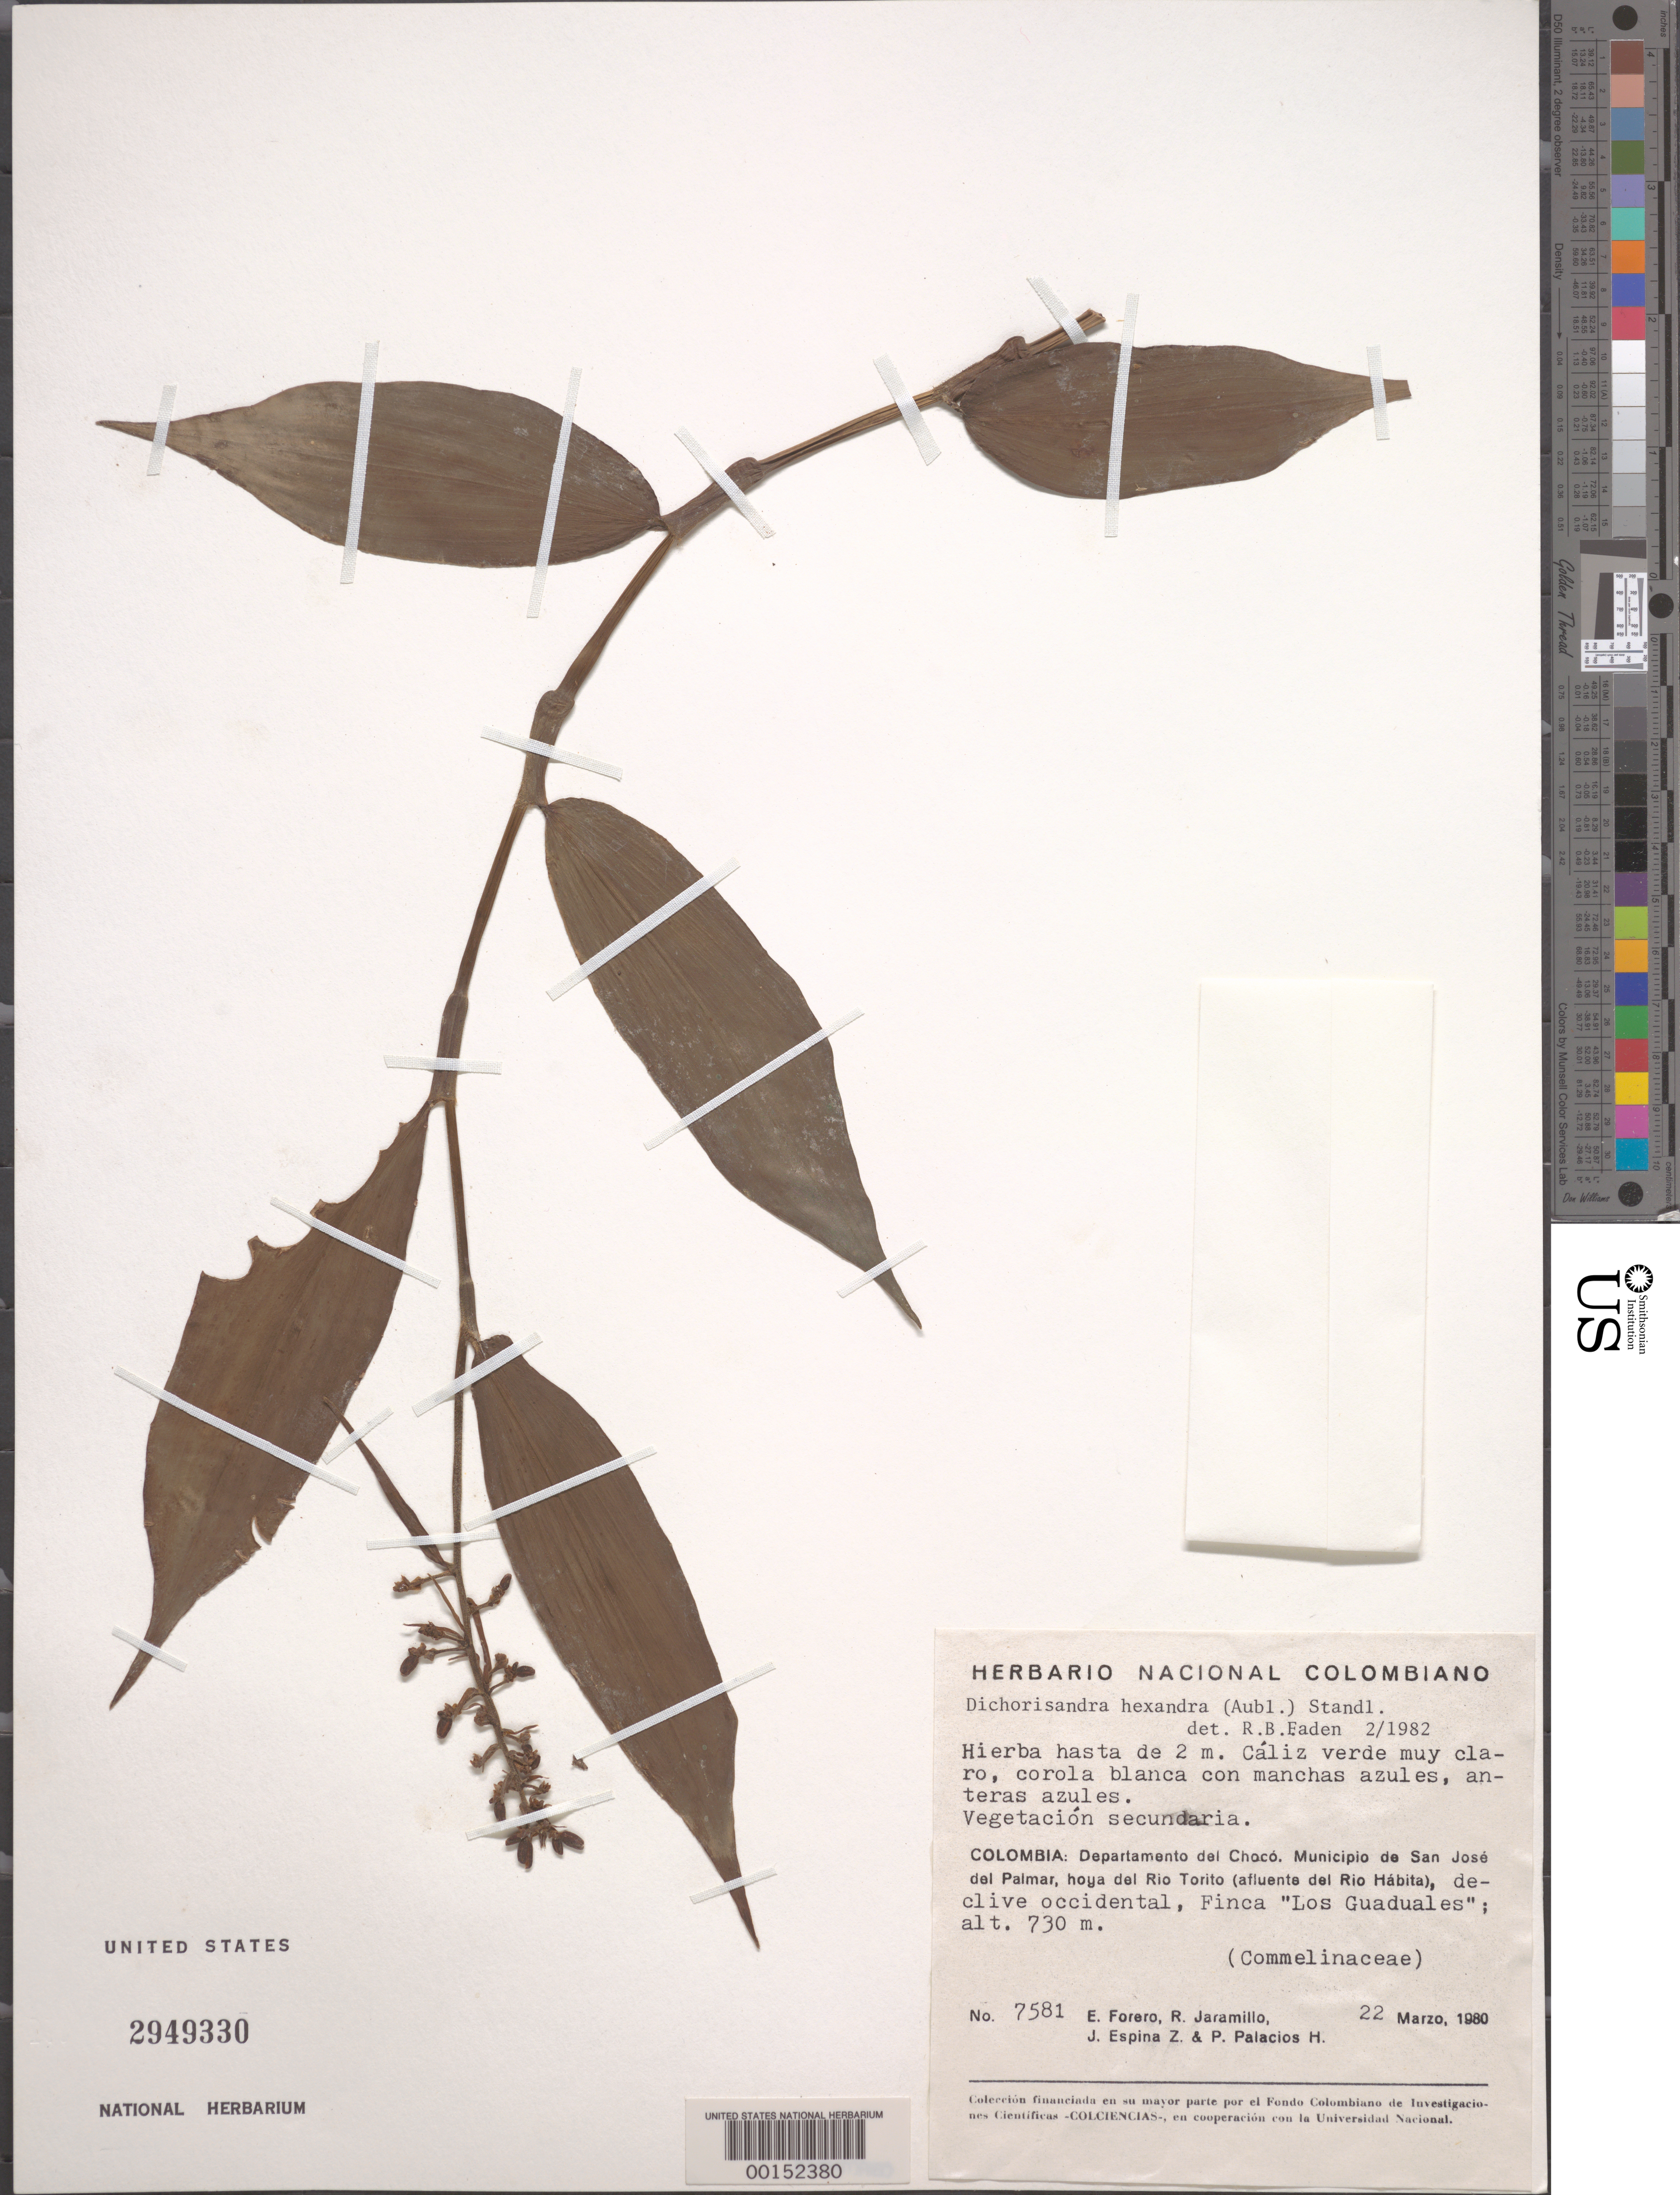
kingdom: Plantae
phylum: Tracheophyta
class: Liliopsida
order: Commelinales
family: Commelinaceae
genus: Dichorisandra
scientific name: Dichorisandra hexandra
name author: (Aubl.) Standl.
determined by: Faden, Robert B., (US), Smithsonian Institution - National Museum of Natural History (UNITED STATES)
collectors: E. Forero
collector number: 7581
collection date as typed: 22 Mar 1980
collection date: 1980-03-22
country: Colombia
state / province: Chocó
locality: Finca "los guaduales", near Rio Torito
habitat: Secondary vegitation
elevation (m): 730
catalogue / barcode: US 2949330